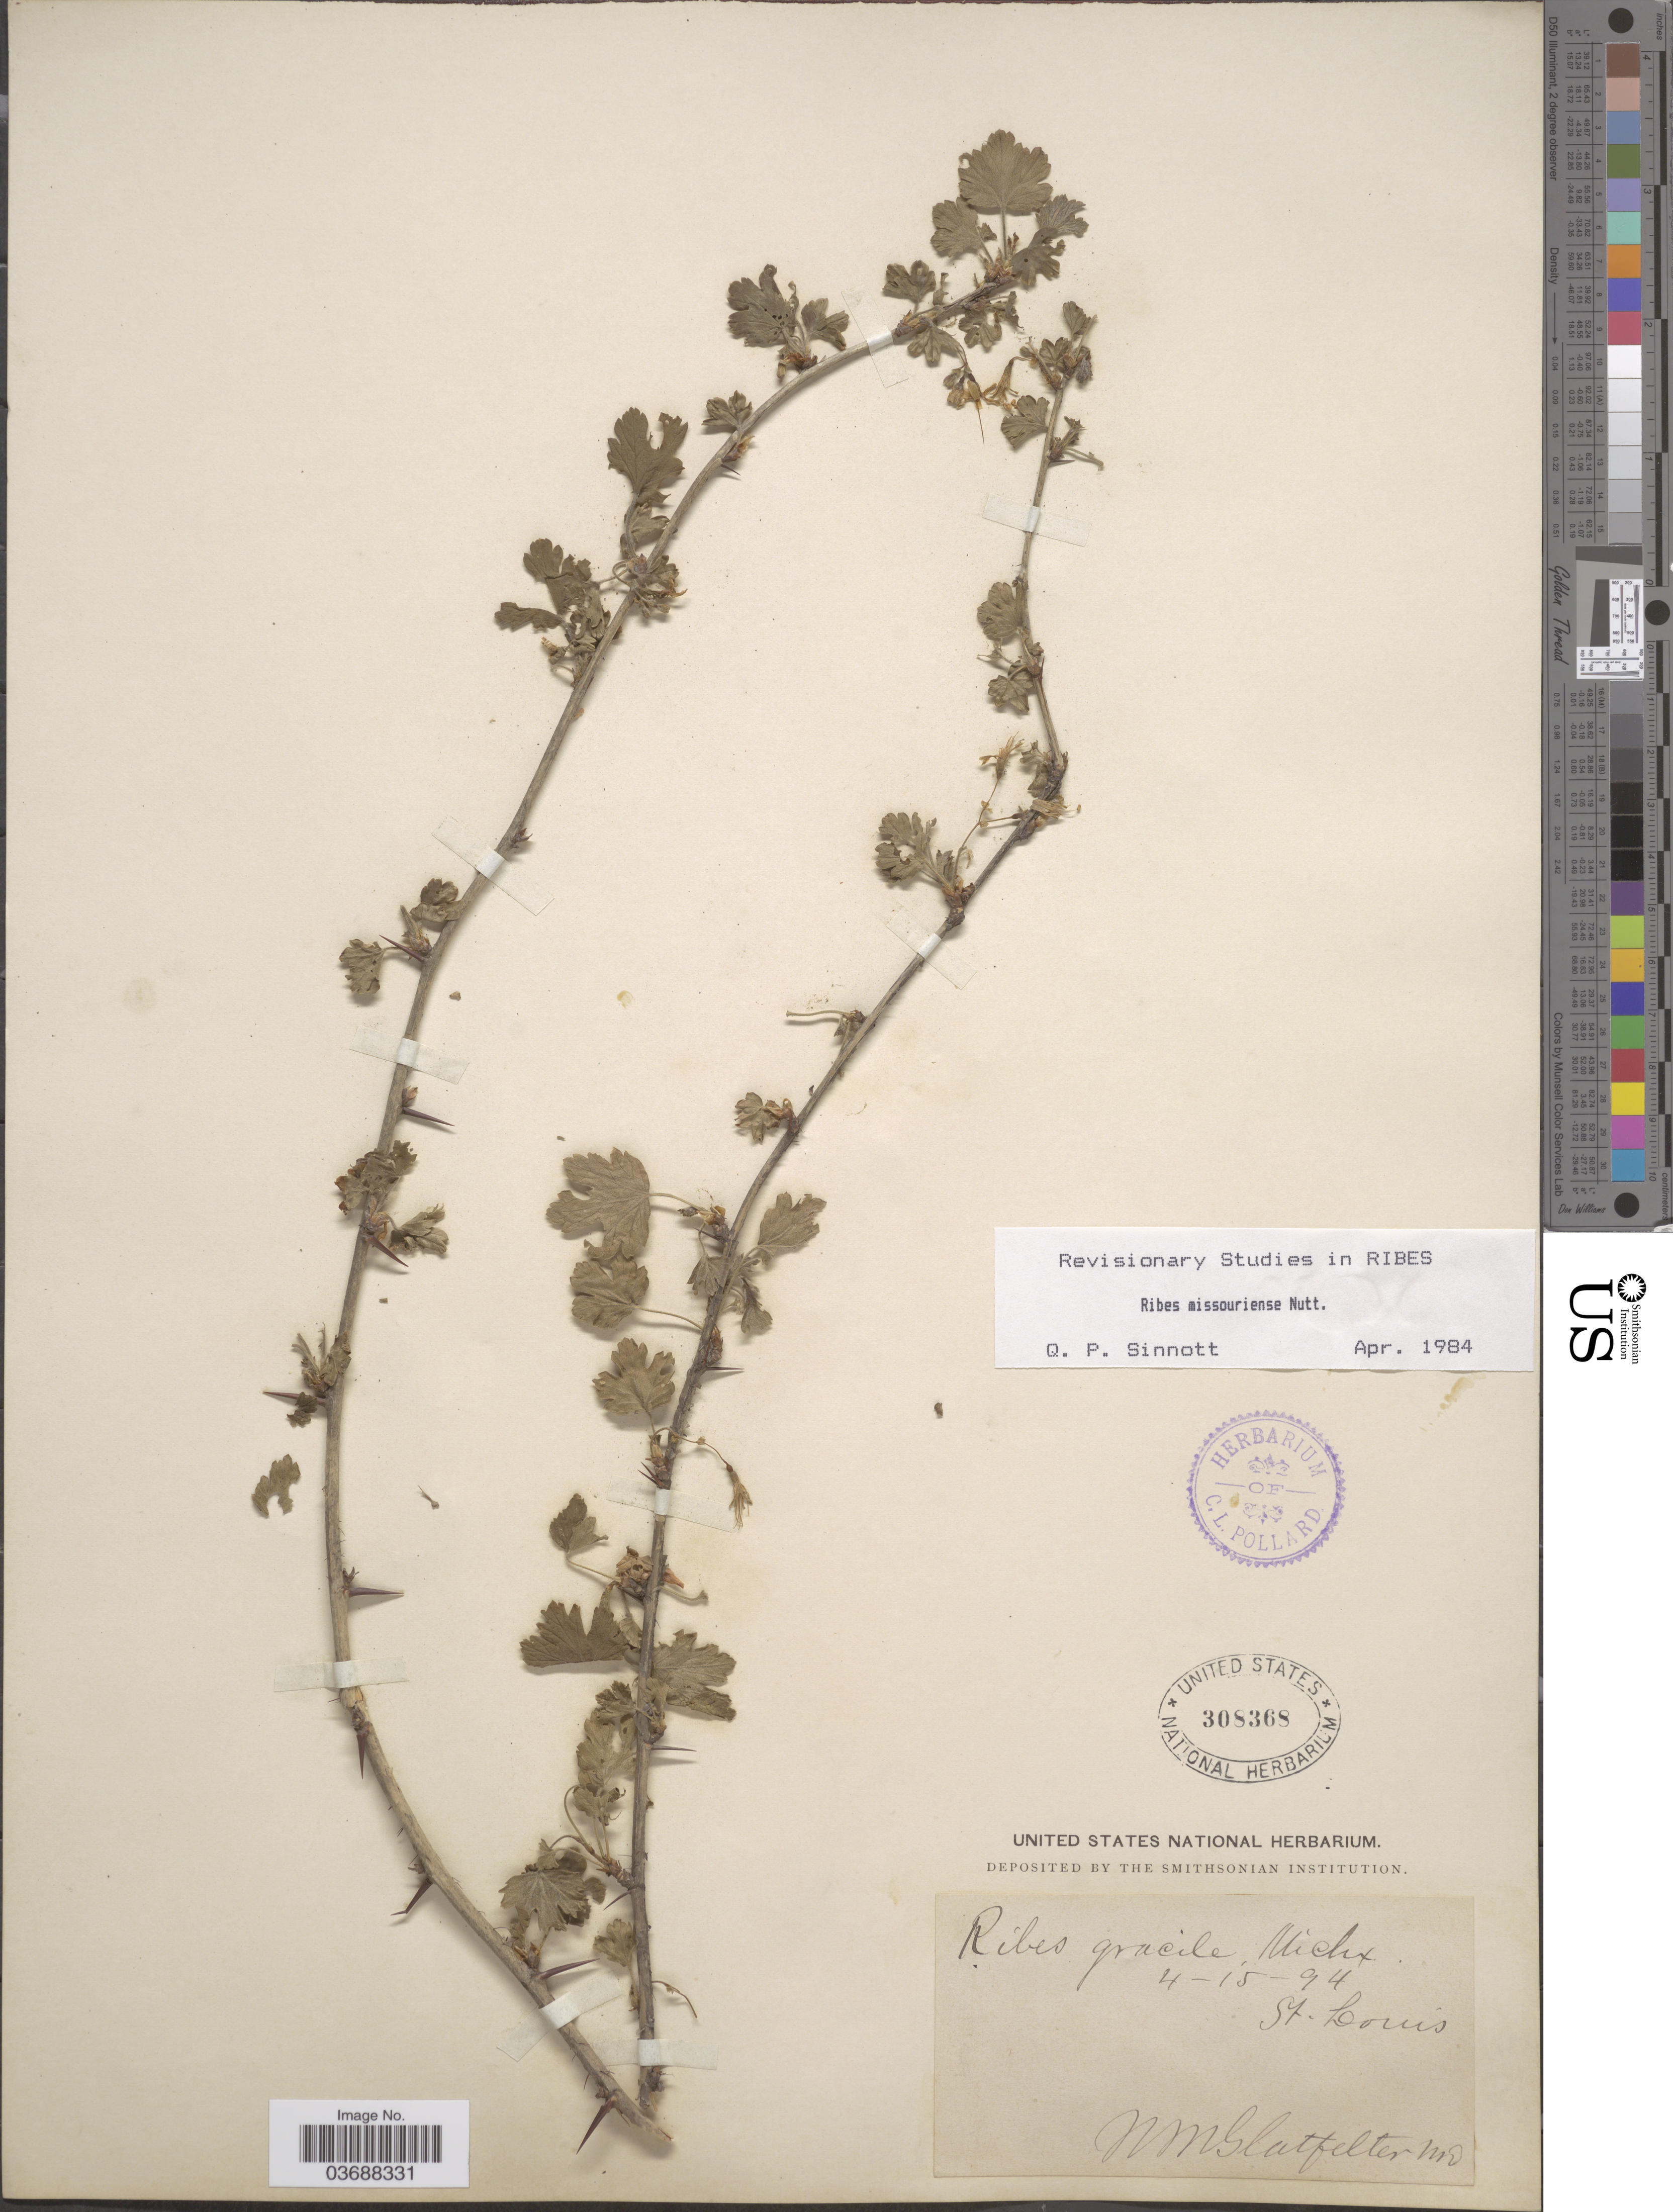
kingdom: Plantae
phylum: Tracheophyta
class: Magnoliopsida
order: Saxifragales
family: Grossulariaceae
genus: Ribes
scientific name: Ribes missouriense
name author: Nutt.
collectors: N. M. Glatfelter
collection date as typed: Transcribed d/m/y: 15/4/94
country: United States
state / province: Missouri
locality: St. Louis.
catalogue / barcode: US 308368